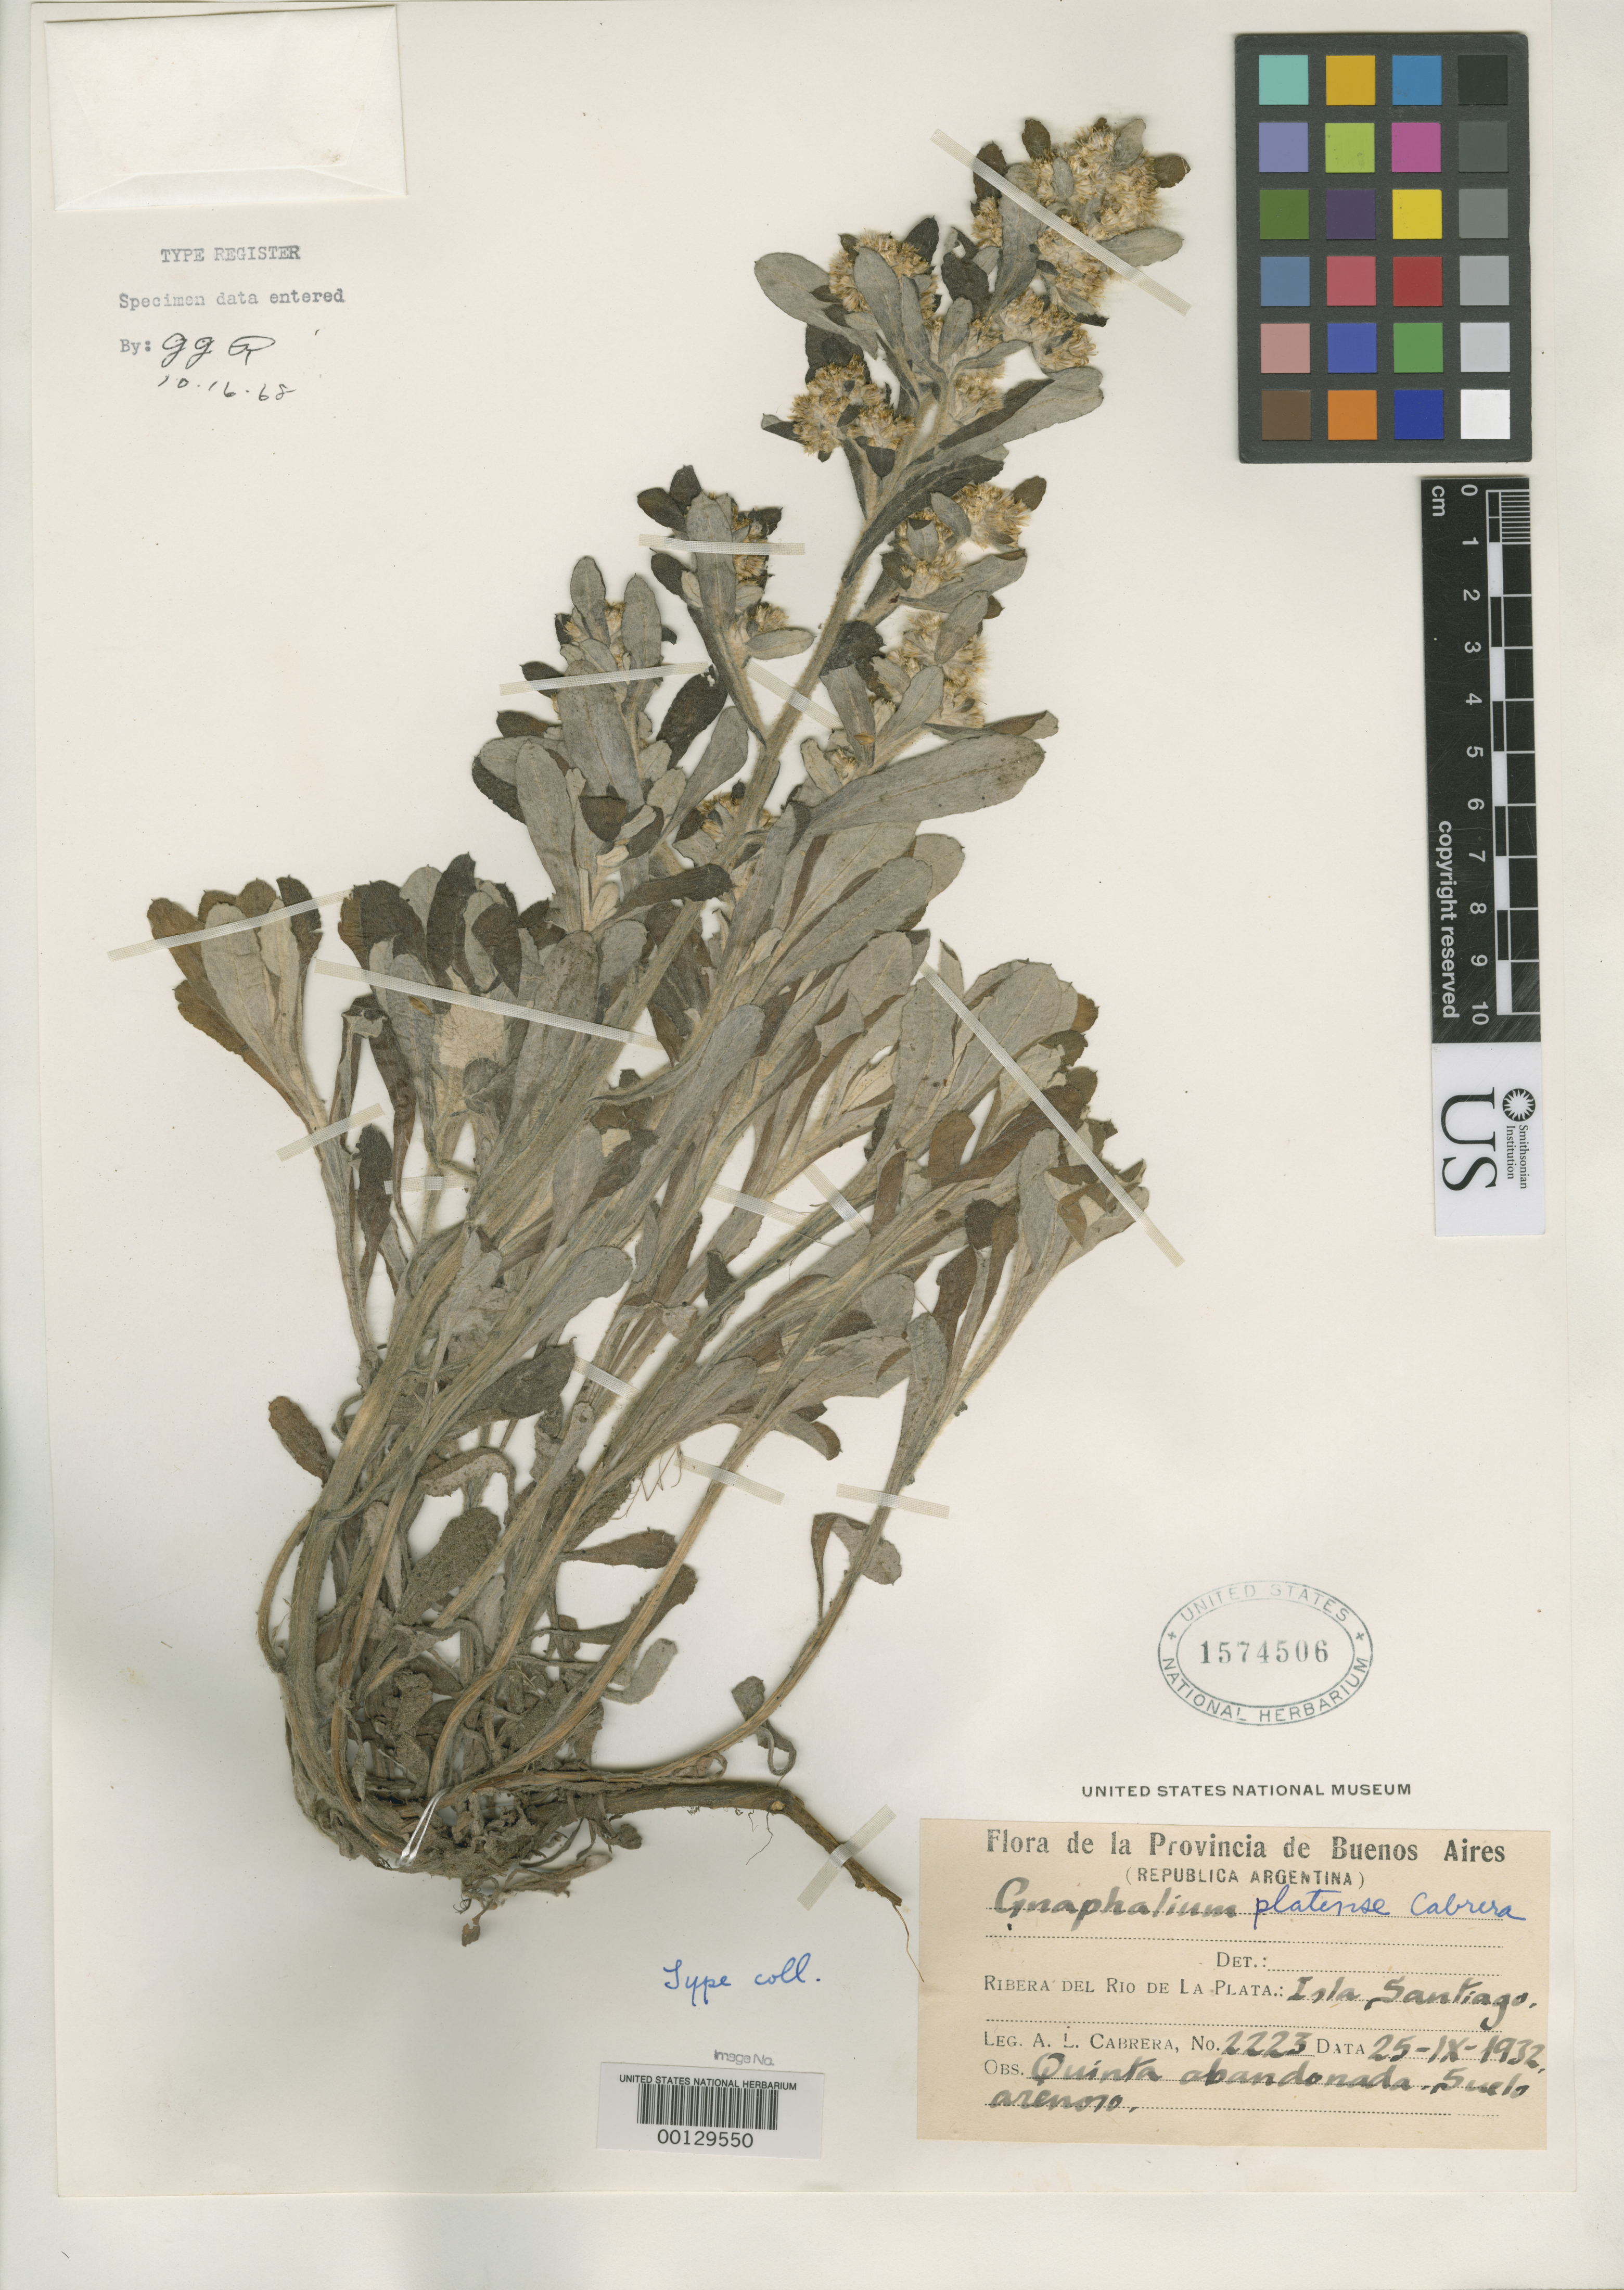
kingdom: Plantae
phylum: Tracheophyta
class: Magnoliopsida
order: Asterales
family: Asteraceae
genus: Gnaphalium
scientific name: Gnaphalium platense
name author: Cabrera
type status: Type Collection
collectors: A. L. Cabrera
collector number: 2223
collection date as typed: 25 Sep 1932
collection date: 1932-09-25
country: Argentina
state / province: Buenos Aires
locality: Rio de La Plata, Isla Santiago.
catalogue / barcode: US 1574506